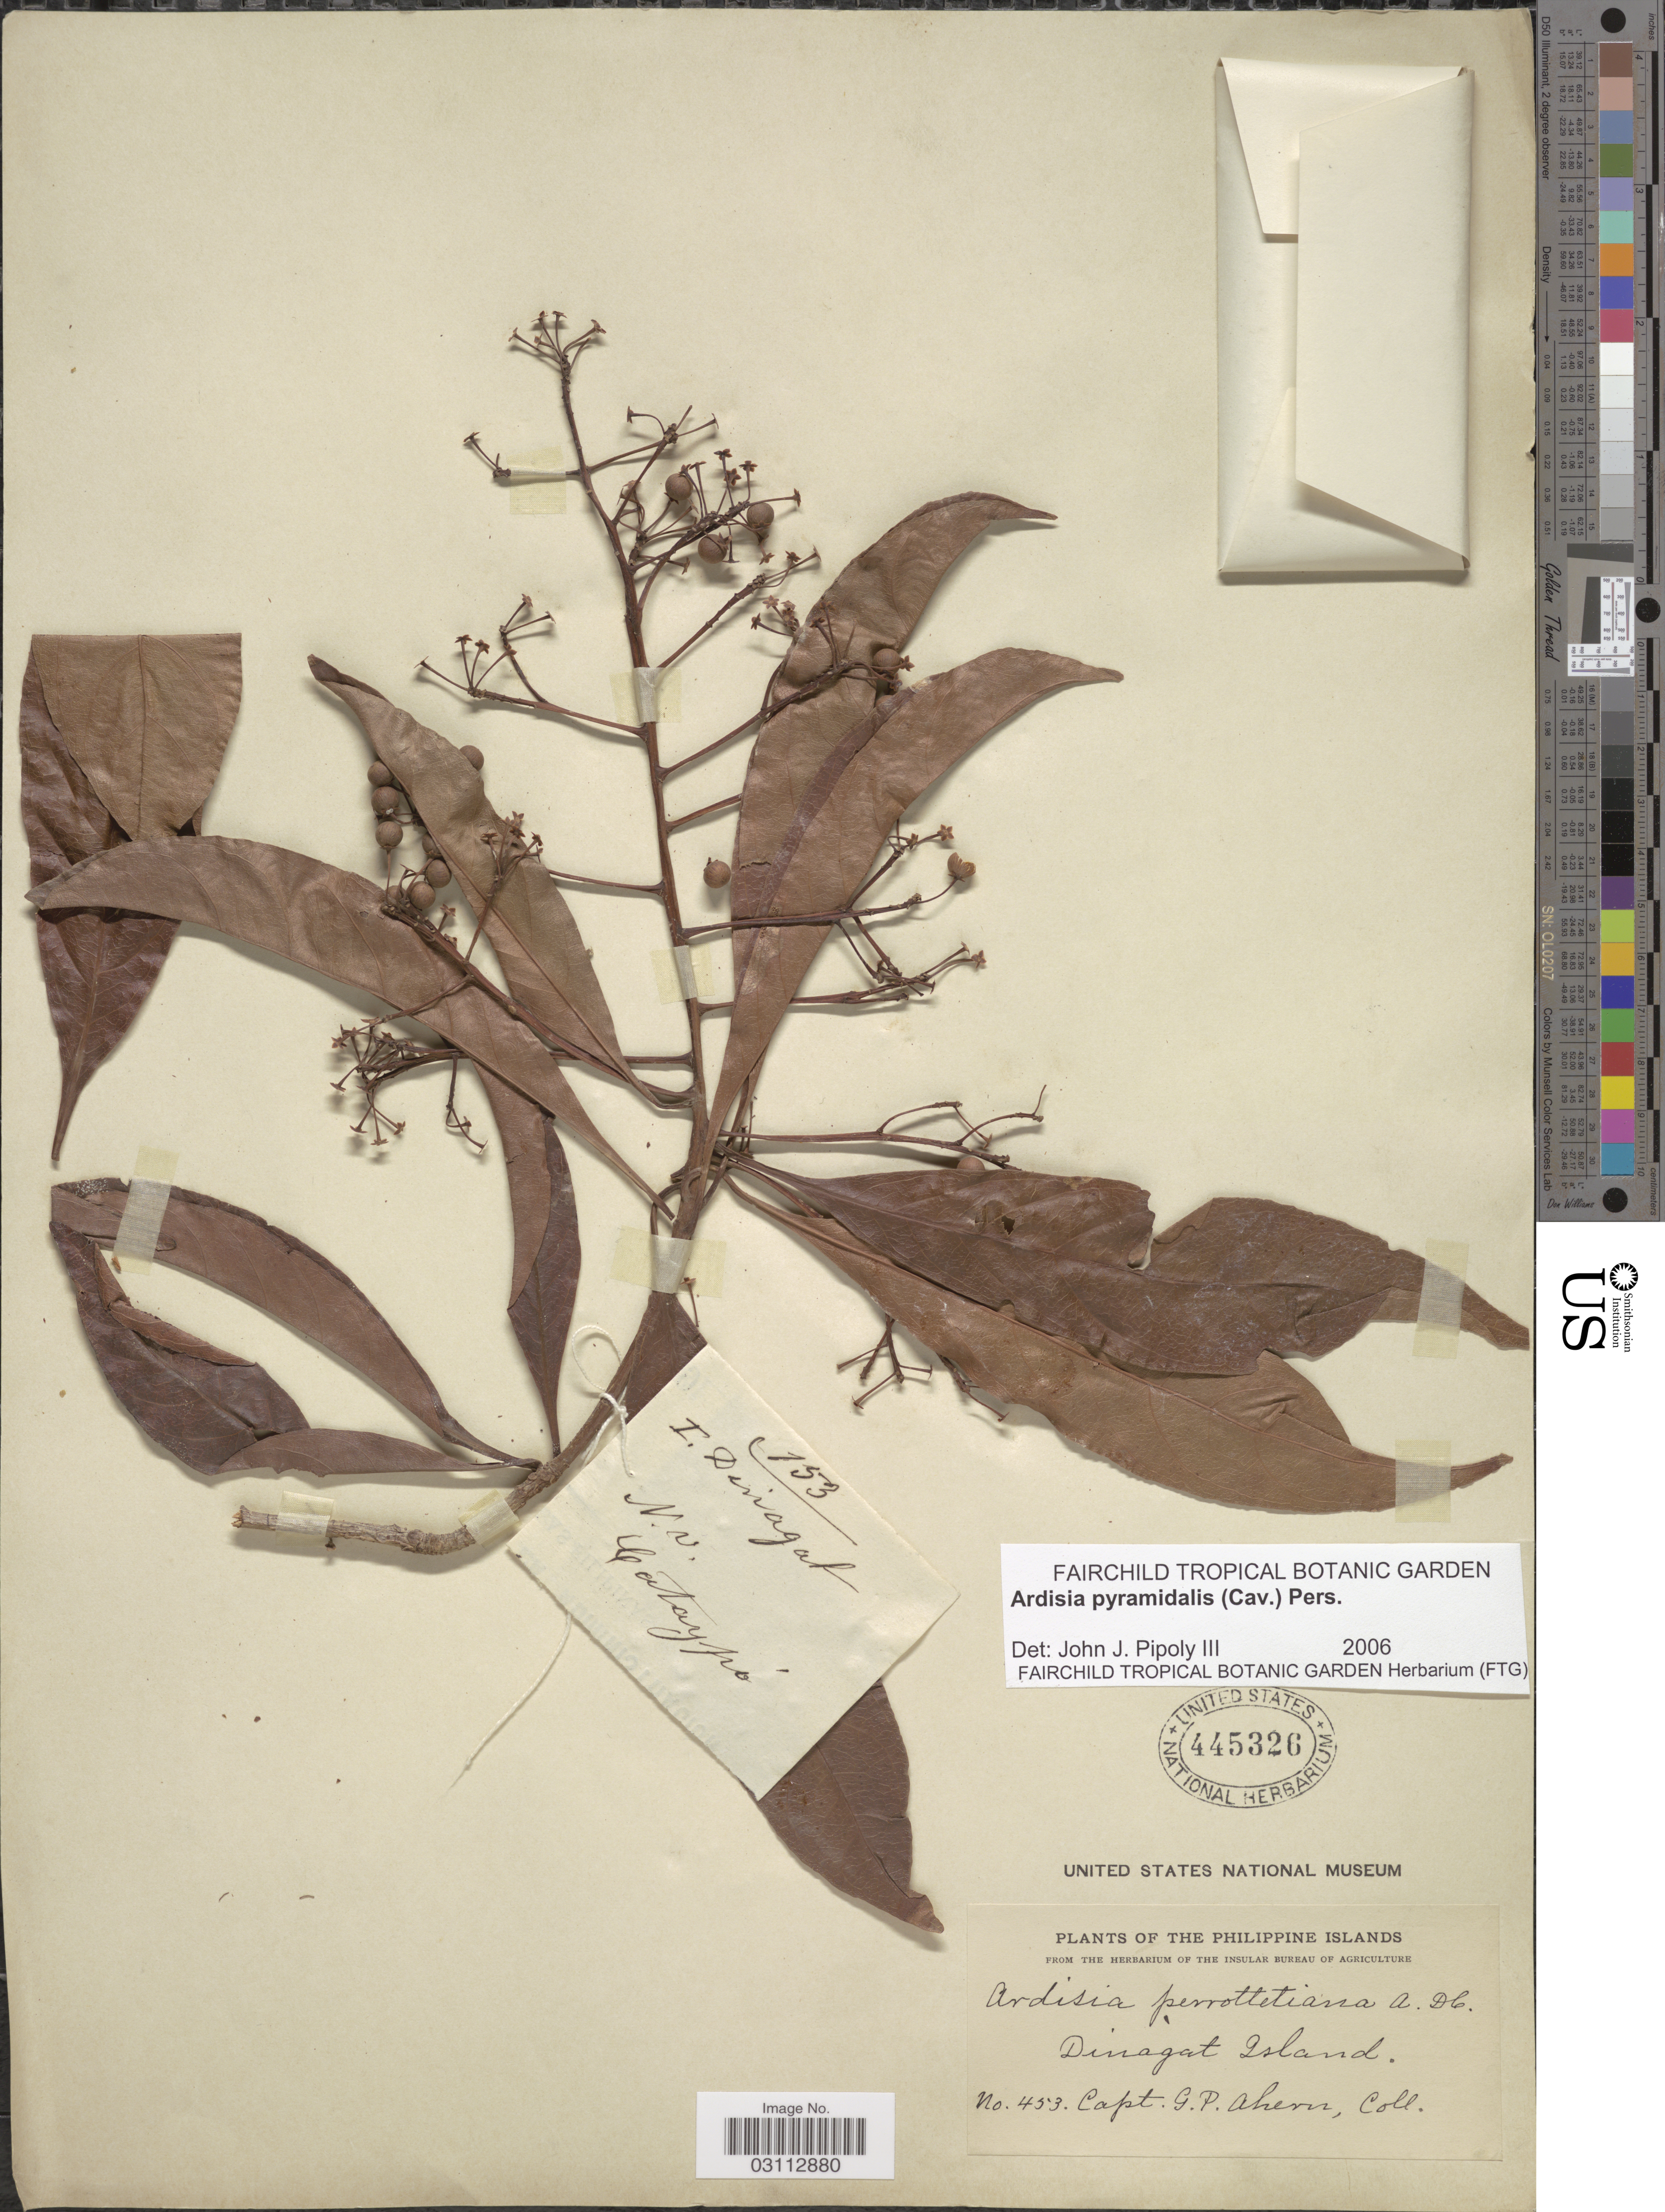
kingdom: Plantae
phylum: Tracheophyta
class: Magnoliopsida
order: Ericales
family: Primulaceae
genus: Ardisia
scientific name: Ardisia pyramidalis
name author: (Cav.) Pers.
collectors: G. Ahern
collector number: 453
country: Philippines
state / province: Caraga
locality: Dinagat Island.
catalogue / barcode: US 445326